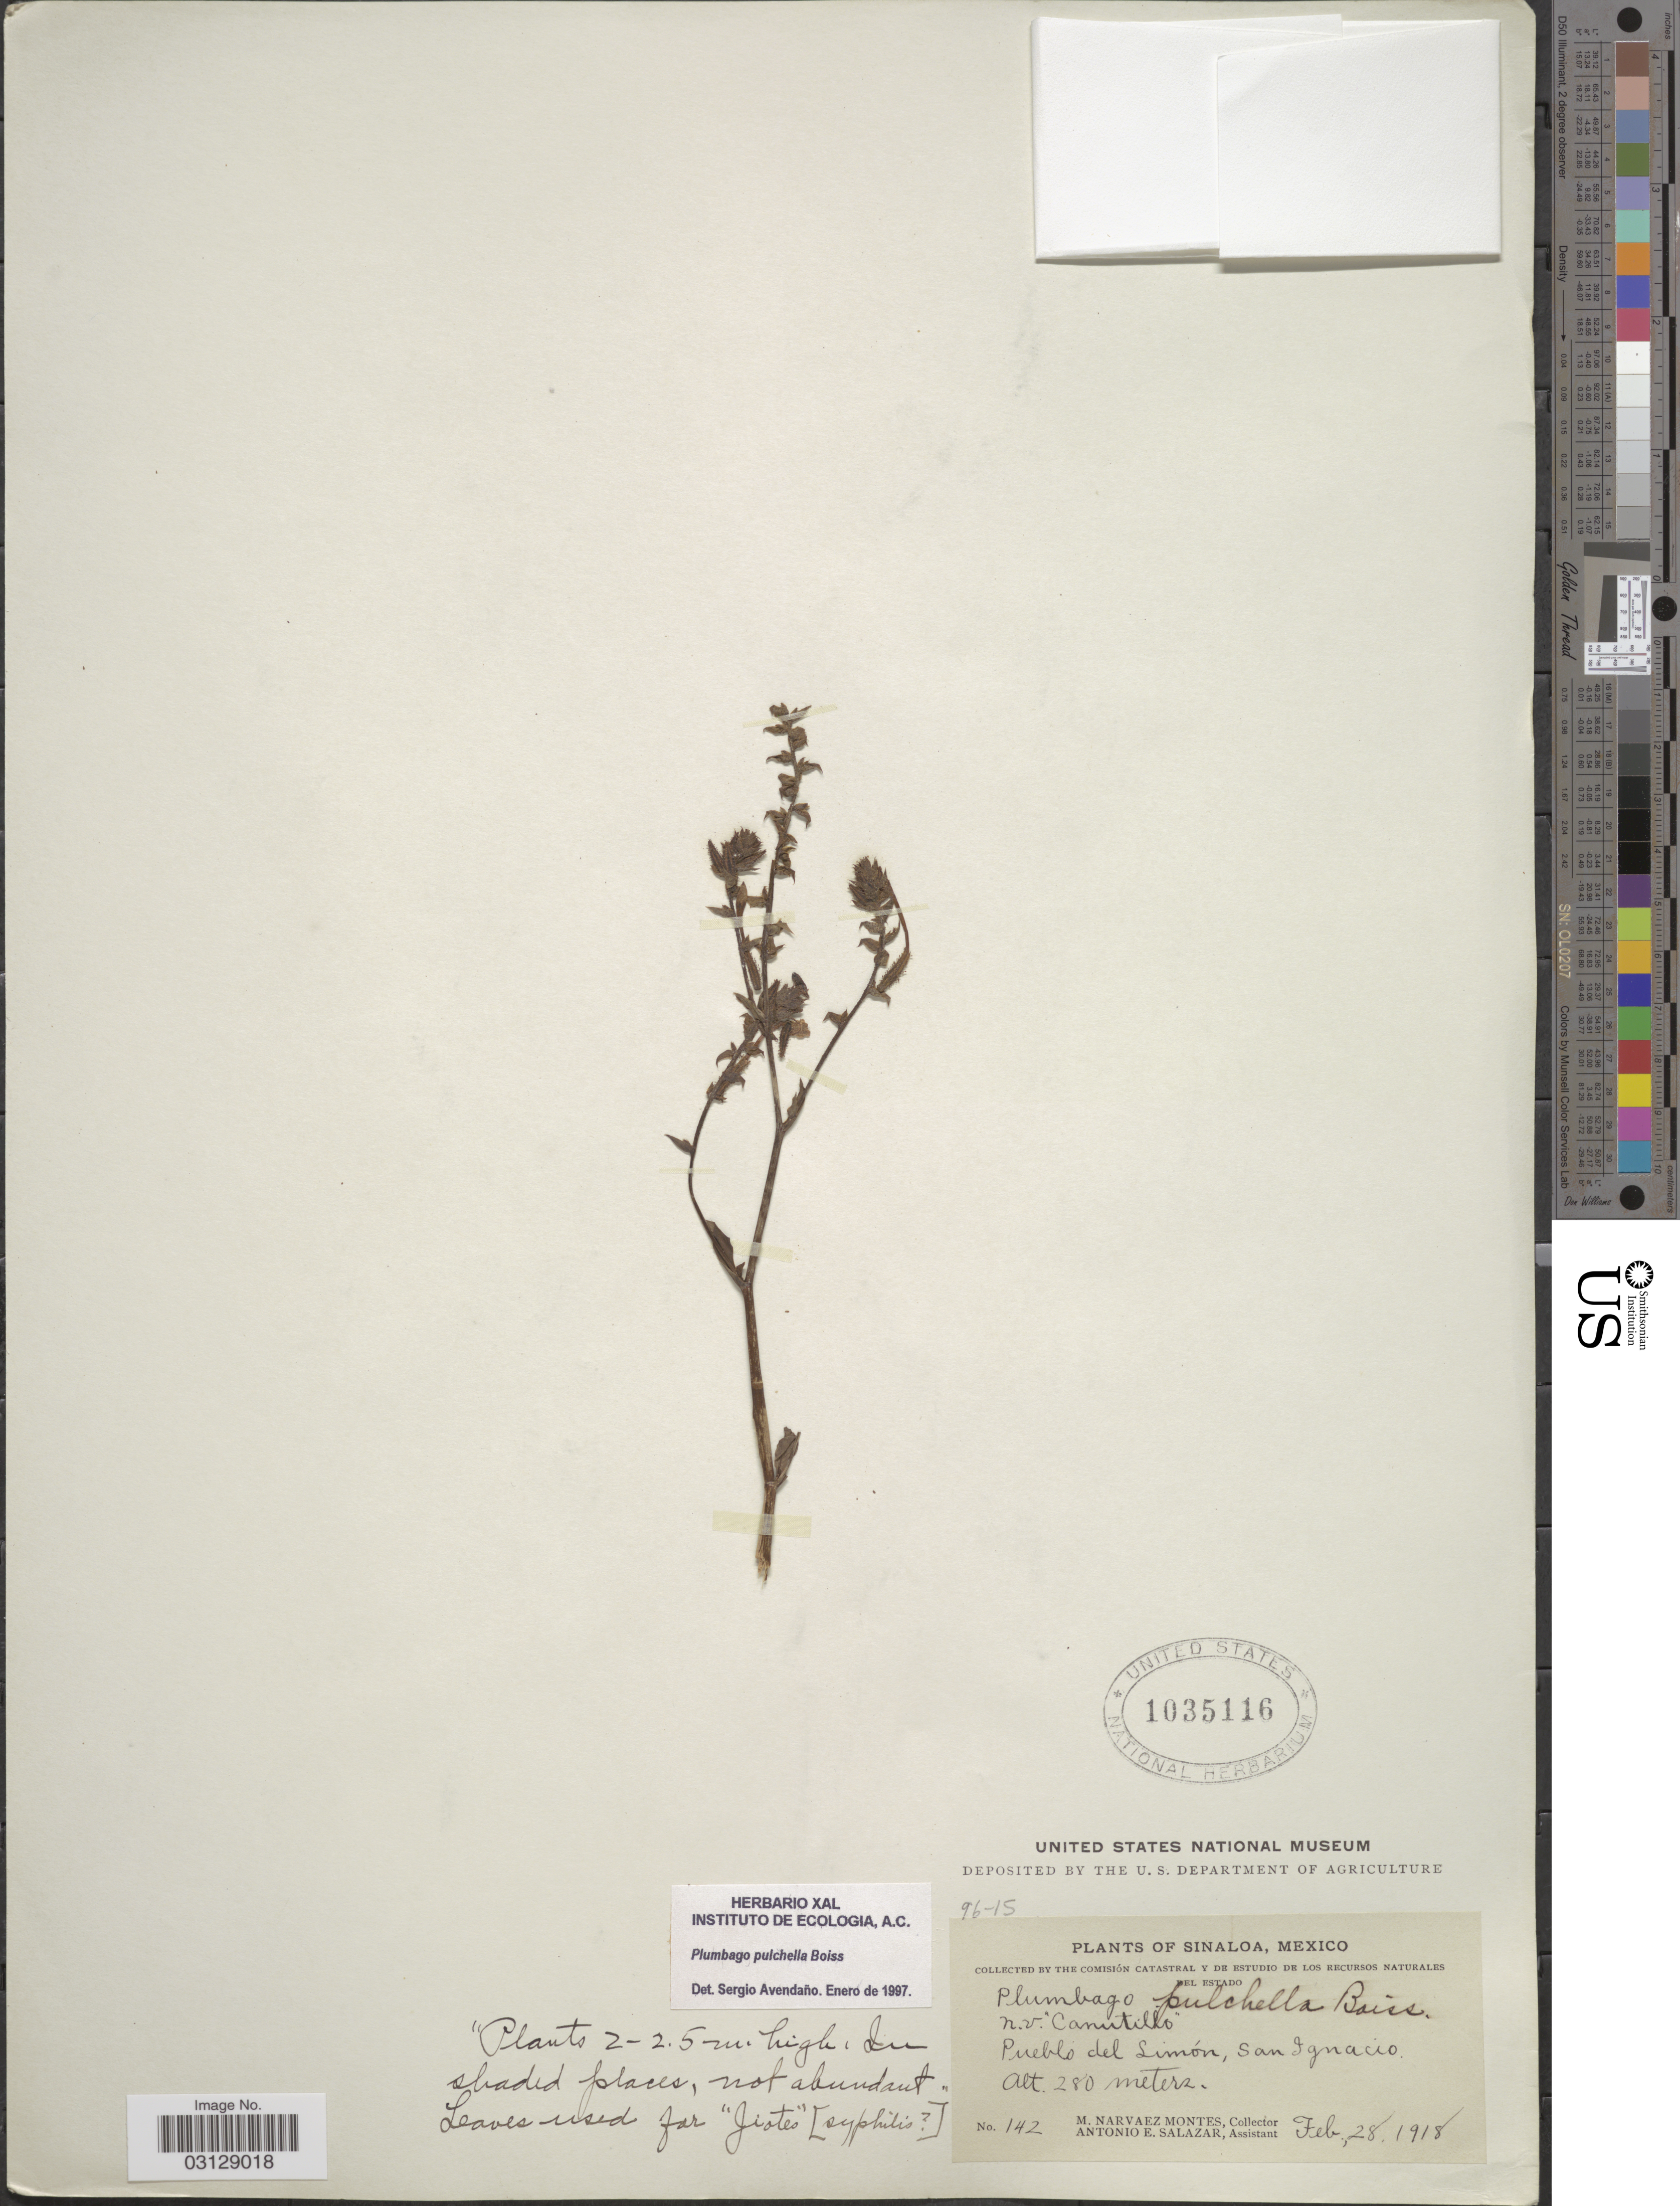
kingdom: Plantae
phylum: Tracheophyta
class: Magnoliopsida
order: Caryophyllales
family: Plumbaginaceae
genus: Plumbago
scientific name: Plumbago pulchella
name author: Boiss.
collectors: M. Narvaez-Montes & A. E. Salazar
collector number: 142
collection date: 1918-02-28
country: Mexico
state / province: Sinaloa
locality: Pueblo del Limón, San Ignacio.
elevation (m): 280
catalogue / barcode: US 1035116